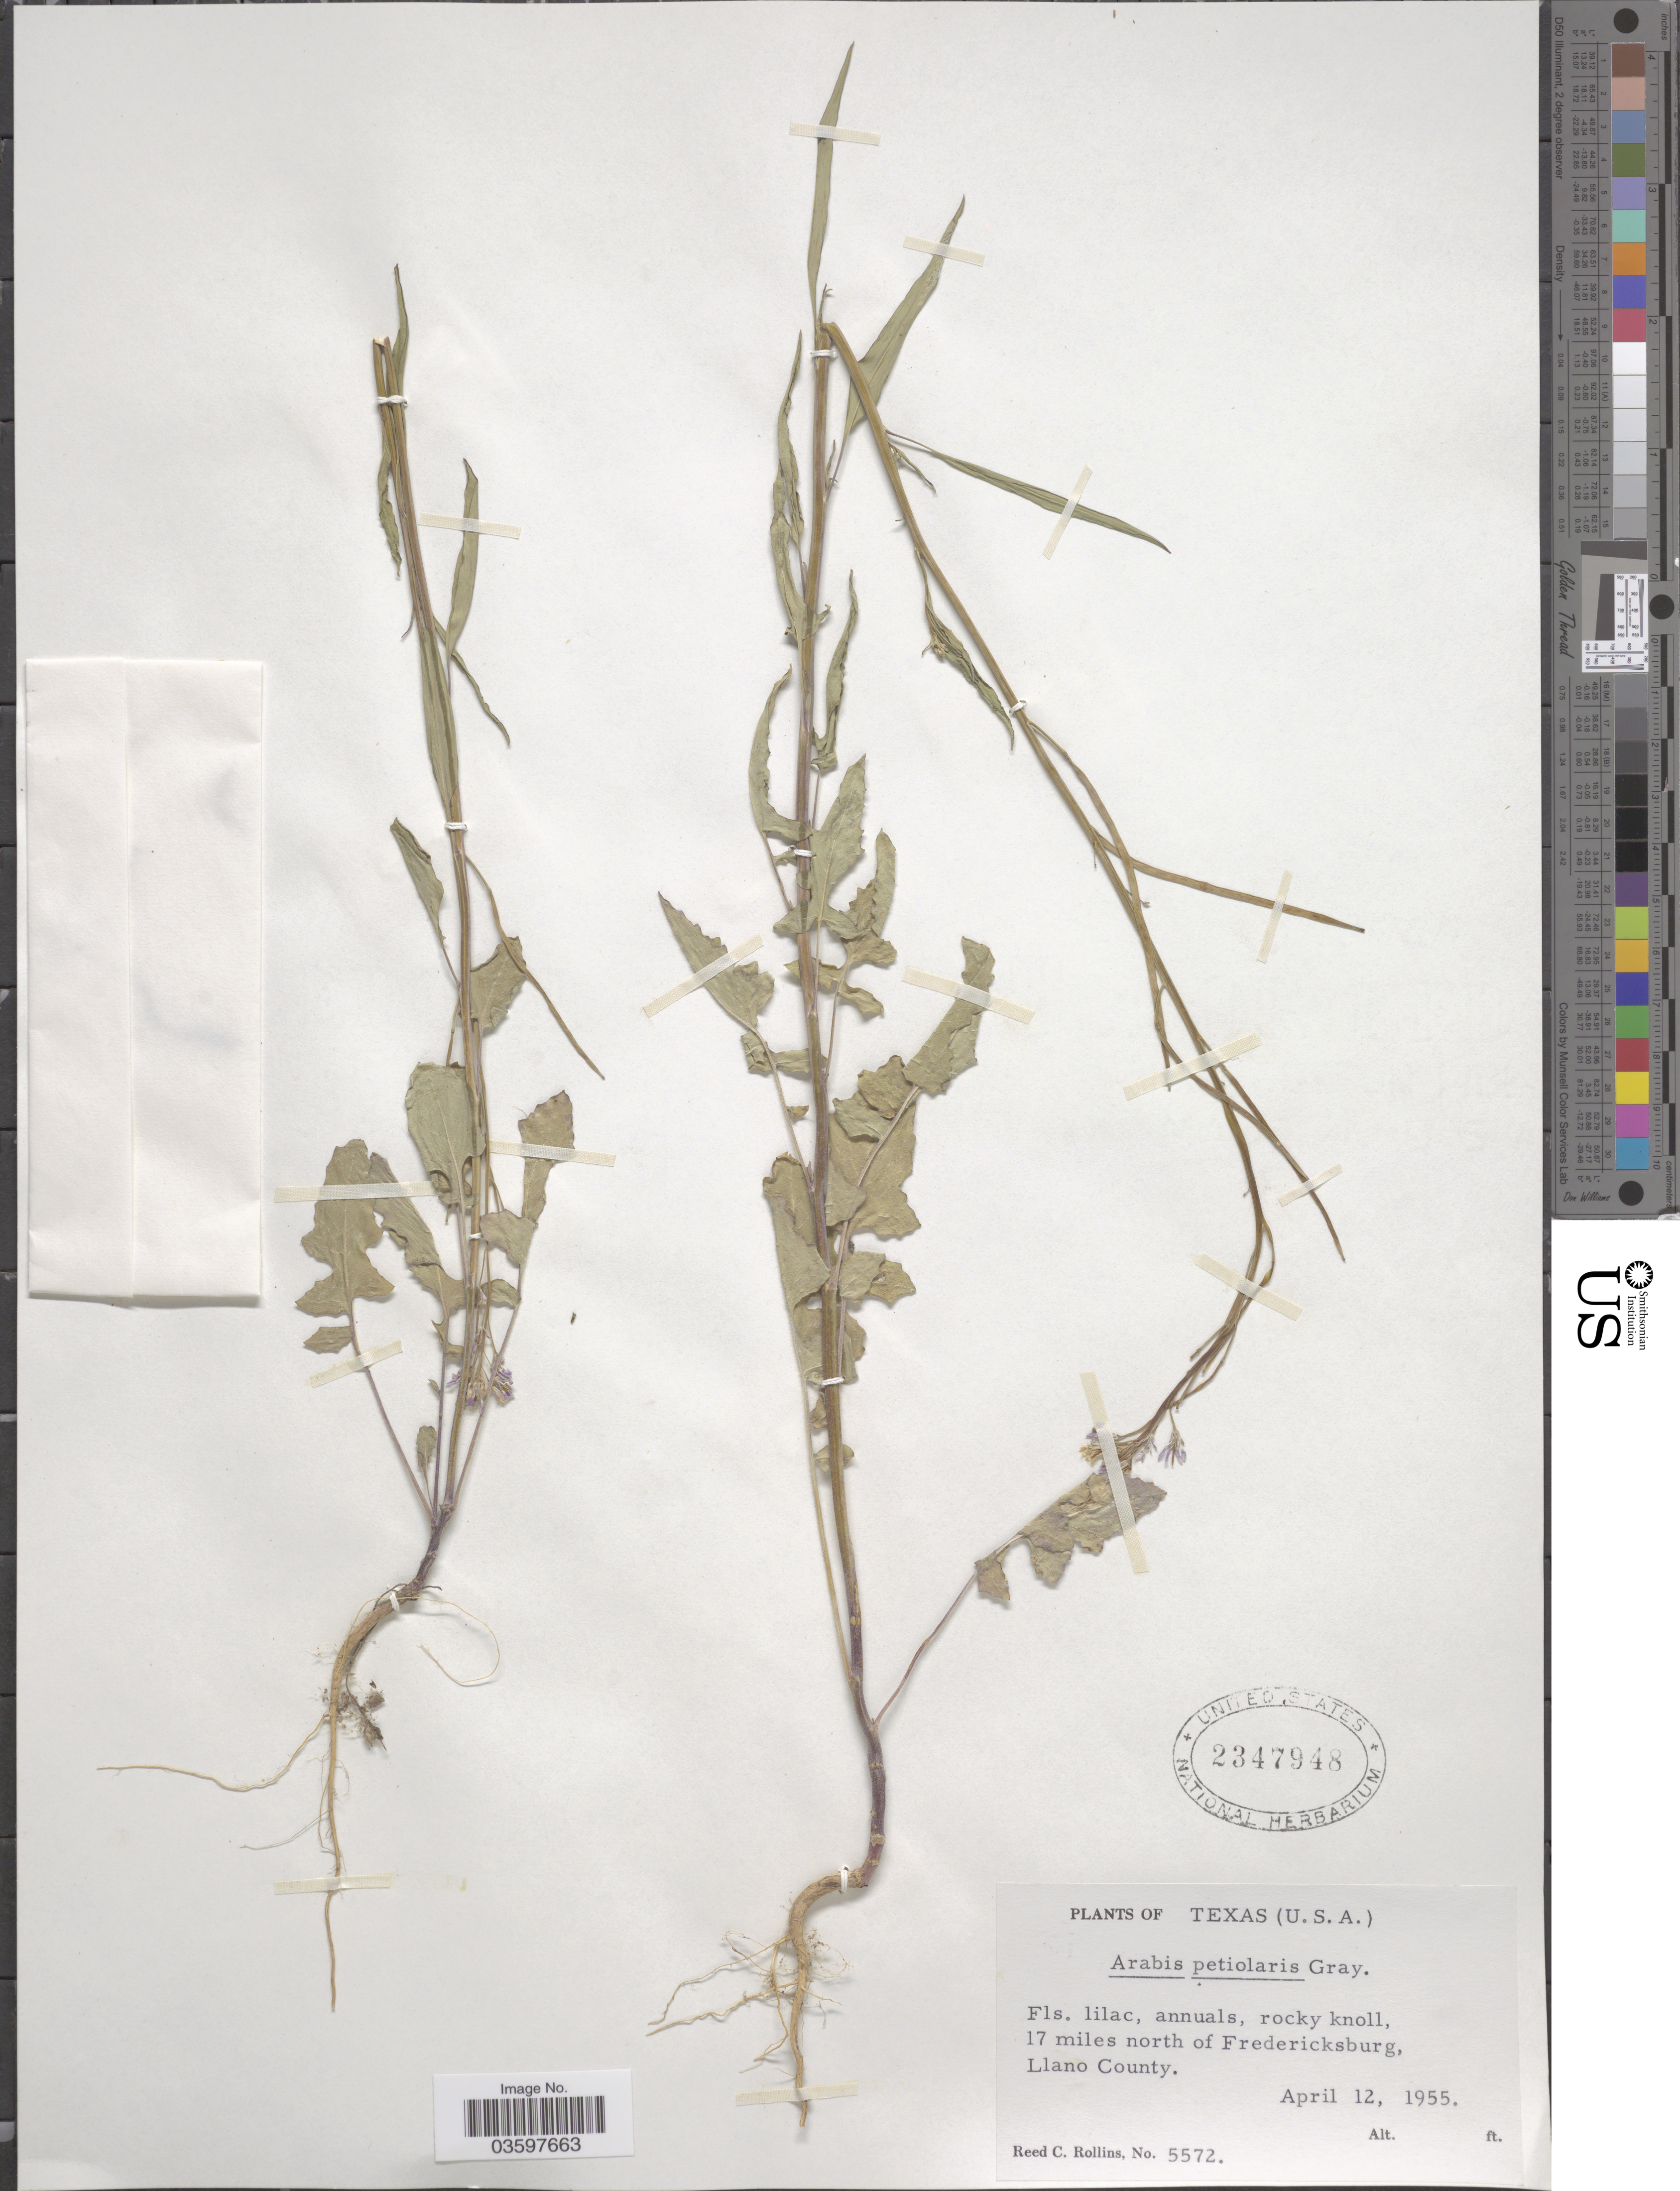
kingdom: Plantae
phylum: Tracheophyta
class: Magnoliopsida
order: Brassicales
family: Brassicaceae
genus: Streptanthus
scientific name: Streptanthus petiolaris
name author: A. Gray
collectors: R. C. Rollins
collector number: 5572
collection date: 1955-04-12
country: United States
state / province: Texas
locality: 17 miles north of Fredericksburg, Llano County.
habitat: rocky knoll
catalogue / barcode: US 2347948